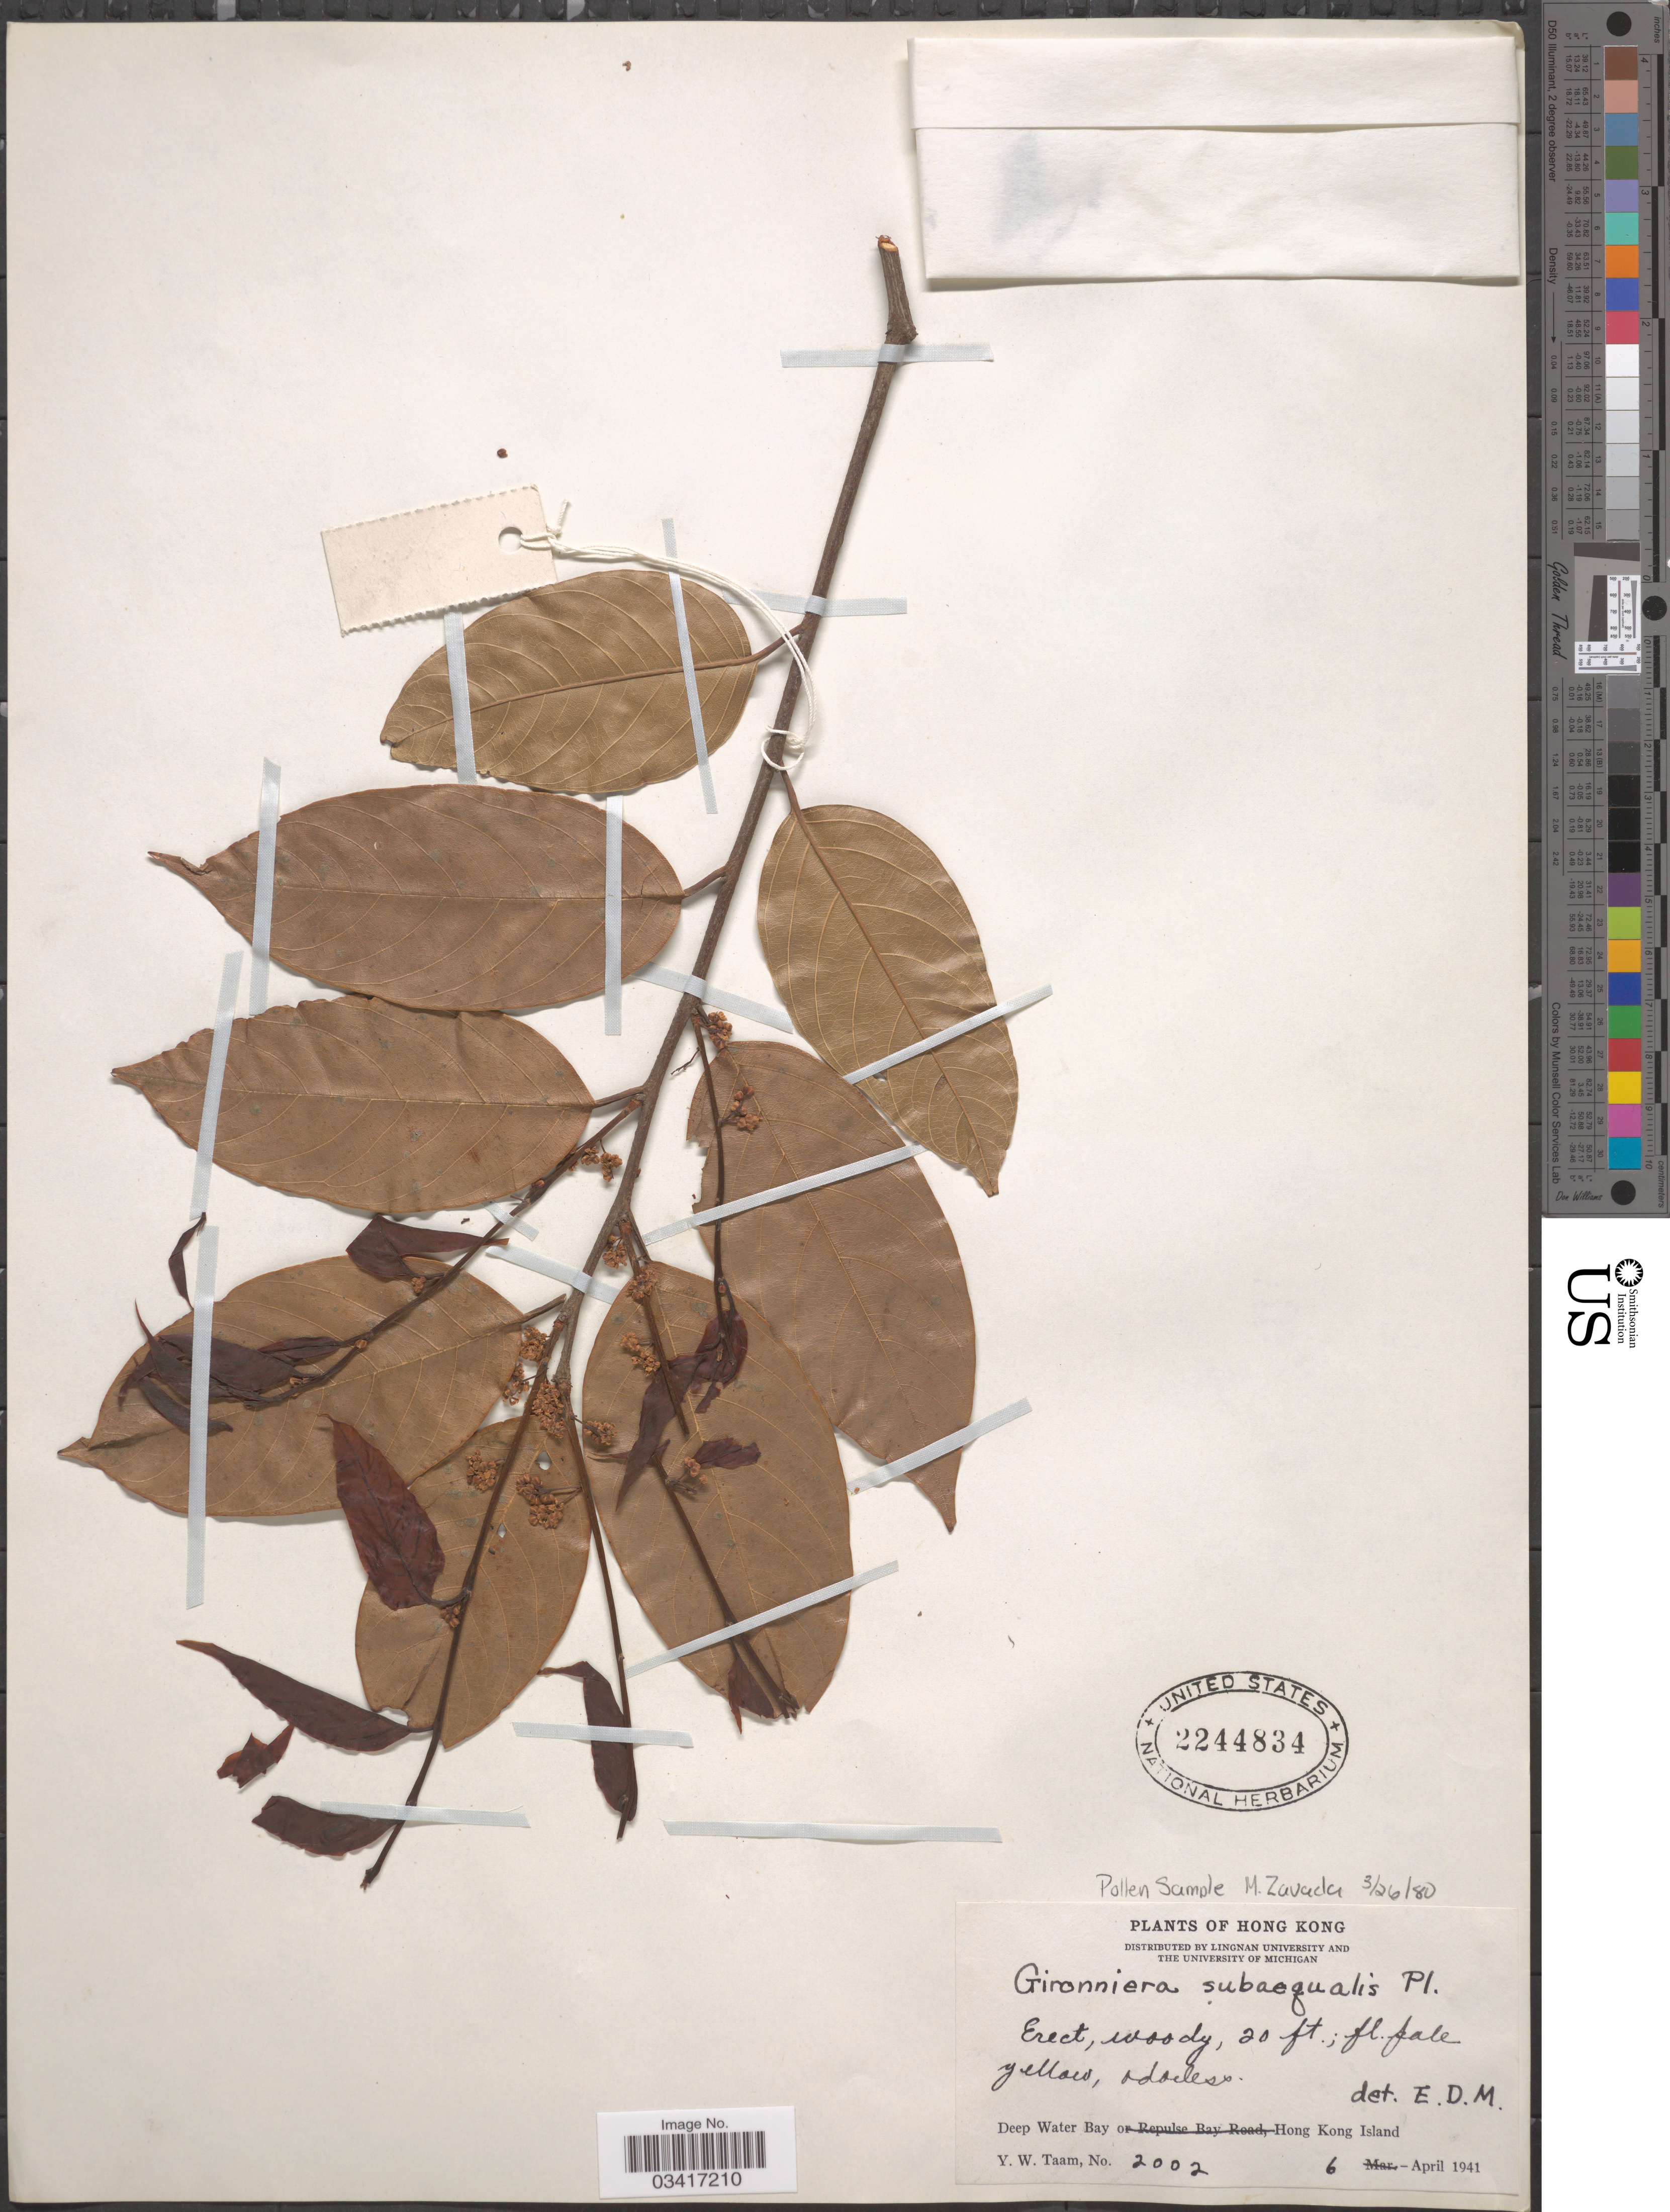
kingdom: Plantae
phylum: Tracheophyta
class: Magnoliopsida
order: Rosales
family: Cannabaceae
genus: Gironniera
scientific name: Gironniera subaequalis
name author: Planch.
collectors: Y. W. Taam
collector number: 2002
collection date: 1941-04-06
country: China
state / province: Hong Kong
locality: Deep Water Bay, Hong Kong Island.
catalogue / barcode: US 2244834